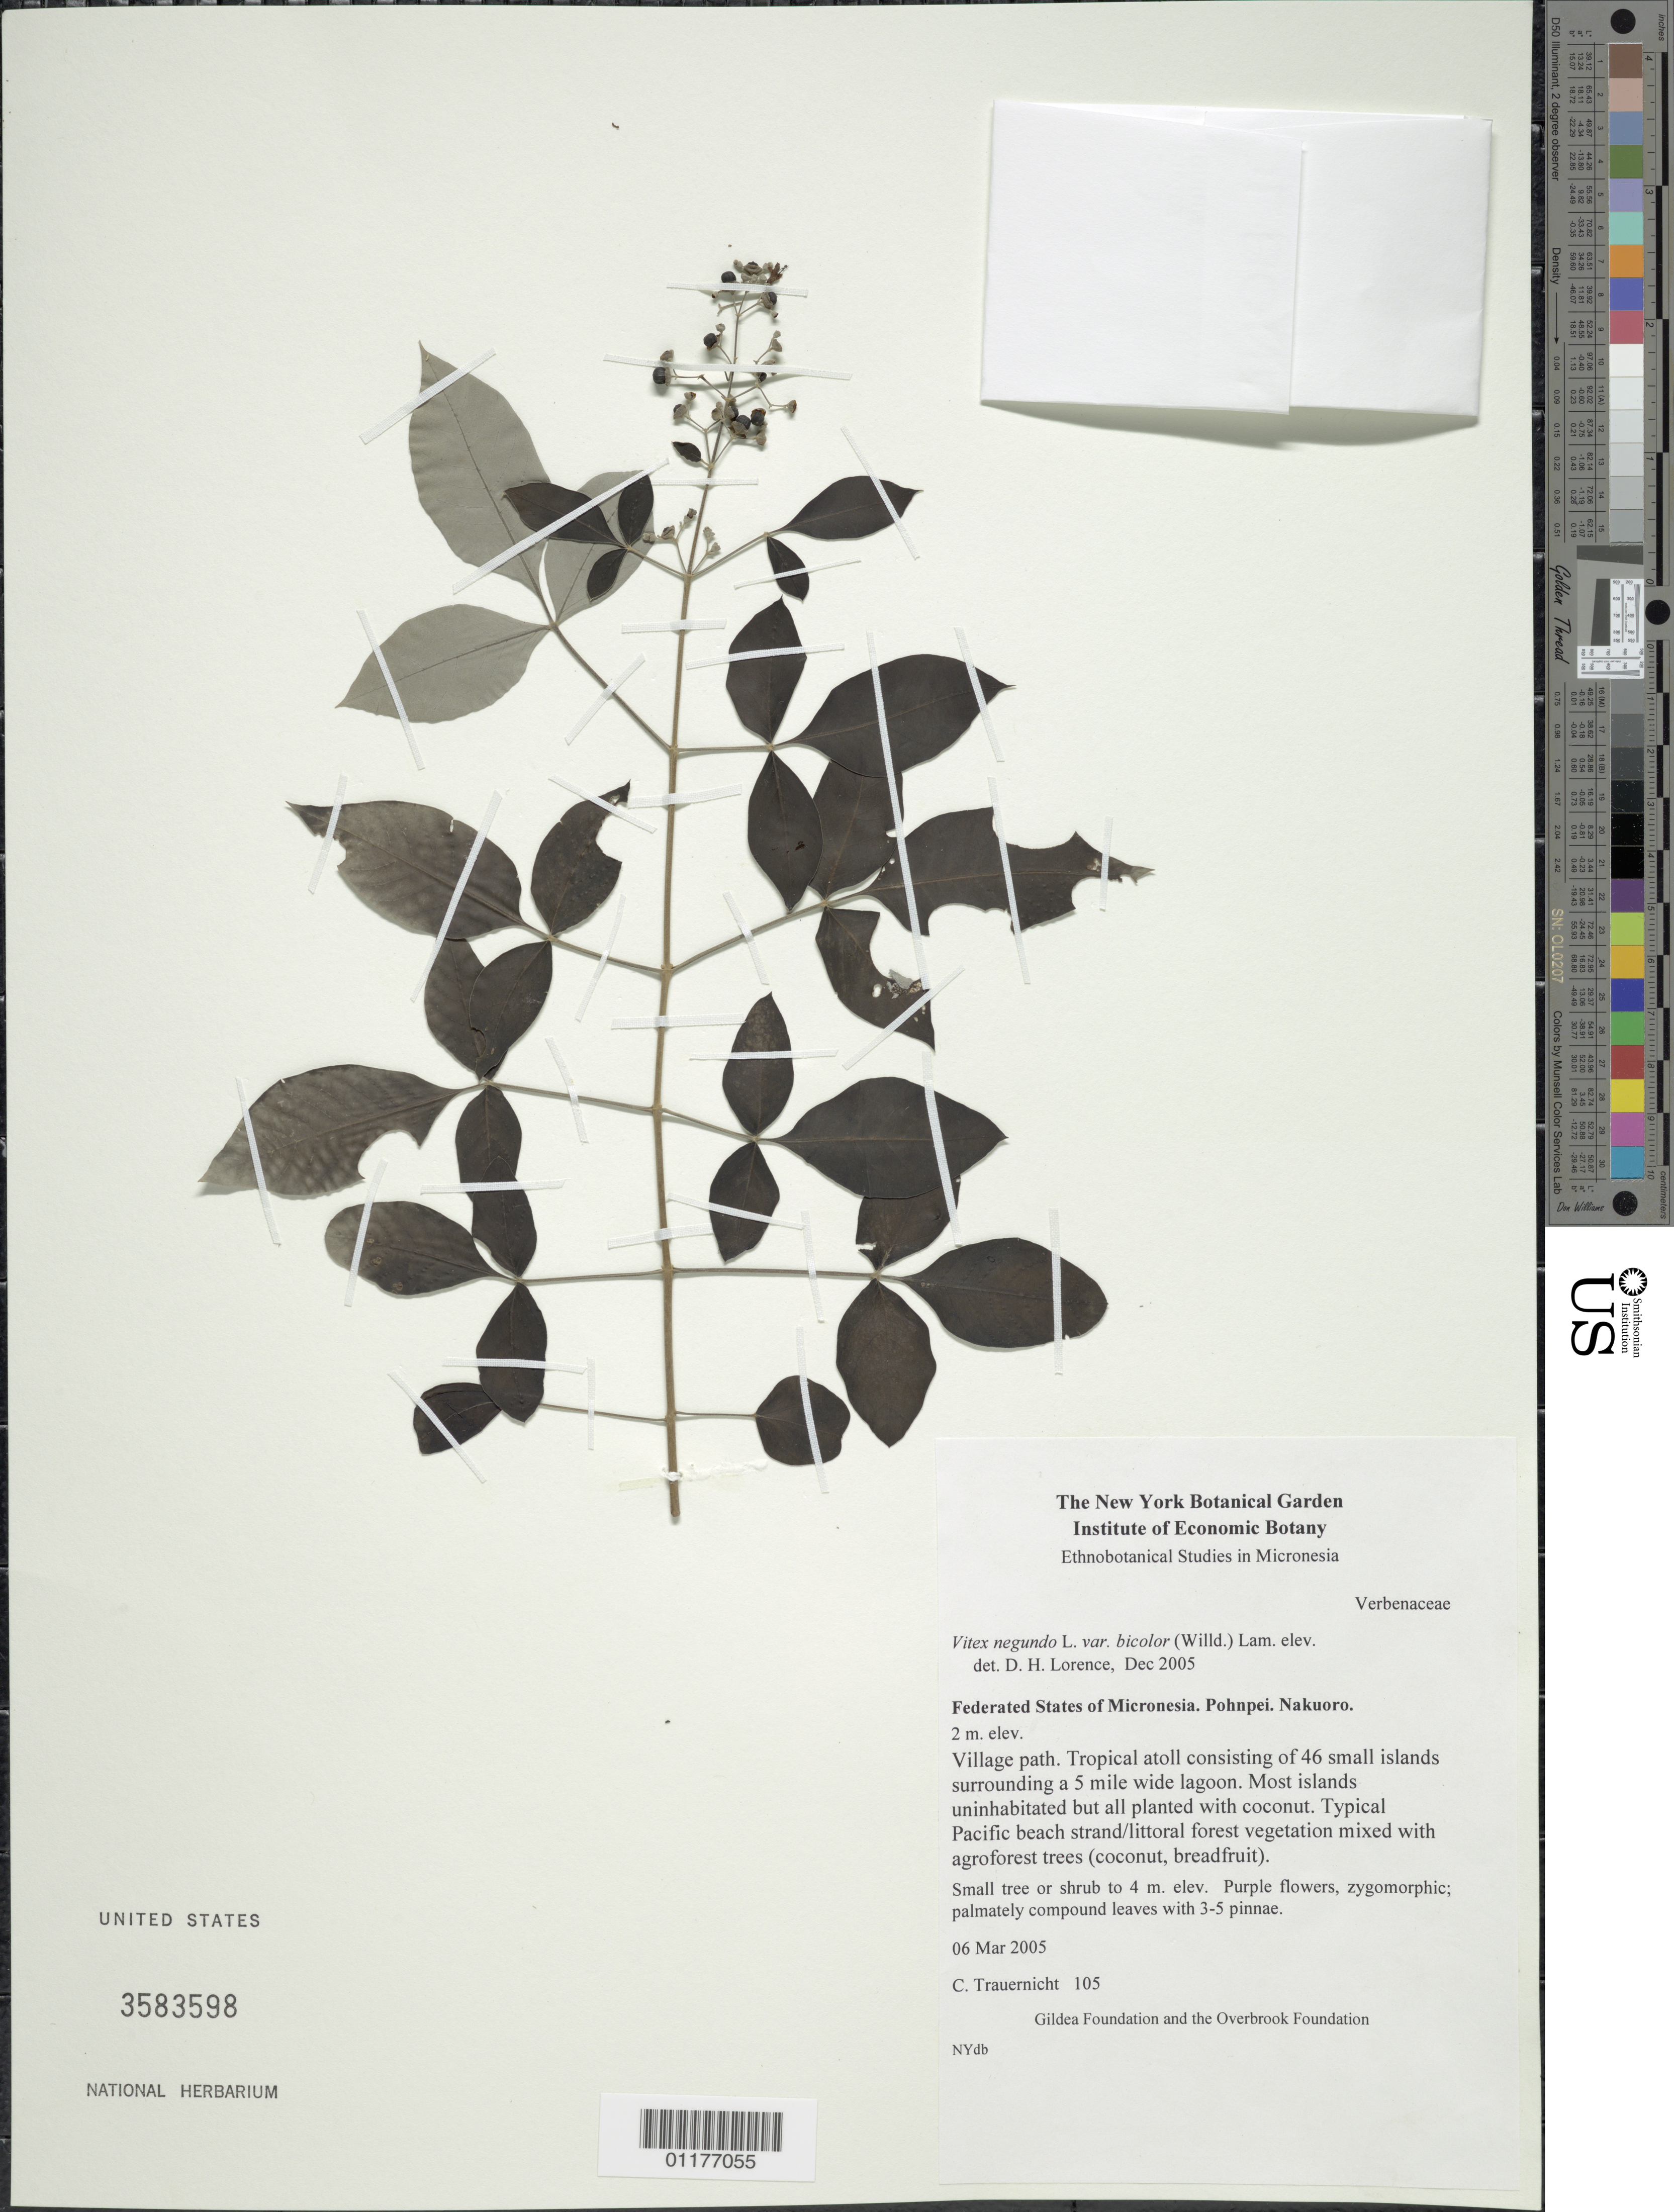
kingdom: Plantae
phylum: Tracheophyta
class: Magnoliopsida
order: Lamiales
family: Lamiaceae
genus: Vitex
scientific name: Vitex negundo var. bicolor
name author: (Willd.) H.J. Lam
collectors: C. Trauernicht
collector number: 105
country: Micronesia, Federated States of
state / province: Pohnpei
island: Nahna Laud I.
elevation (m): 2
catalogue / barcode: US 3583598